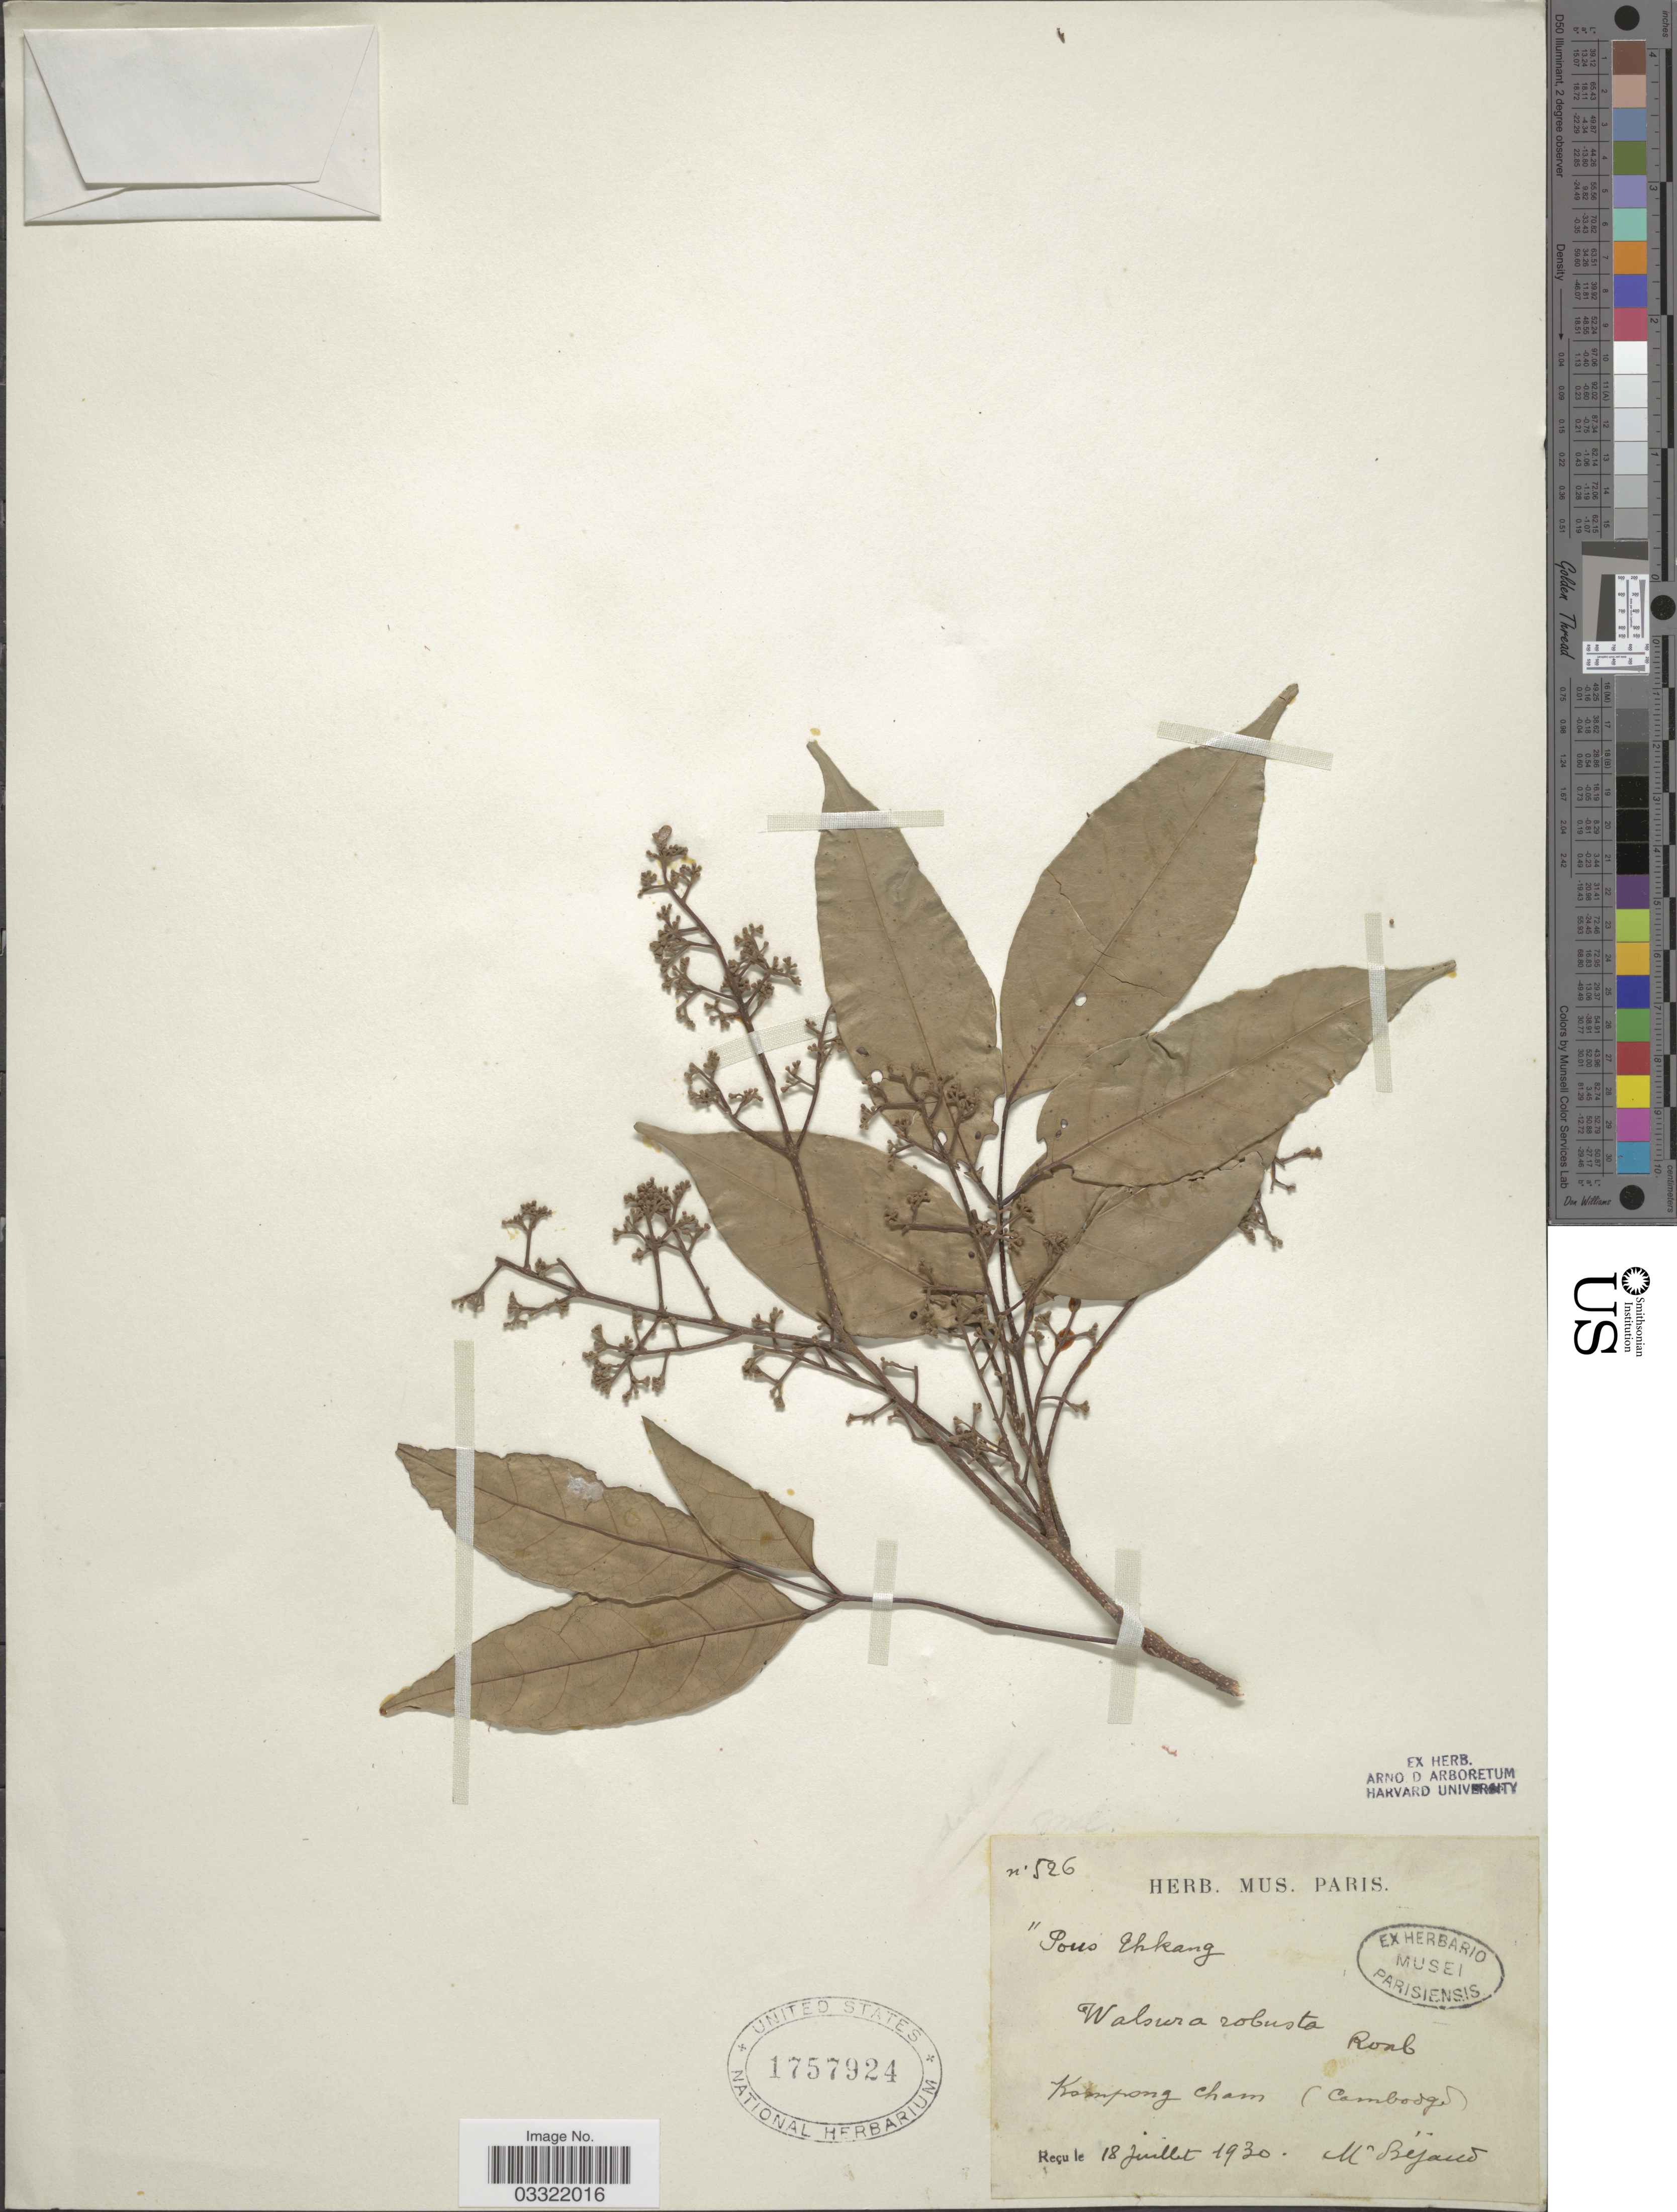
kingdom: Plantae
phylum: Tracheophyta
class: Magnoliopsida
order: Sapindales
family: Meliaceae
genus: Walsura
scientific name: Walsura robusta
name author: Roxb.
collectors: M. Bejaud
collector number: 526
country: Cambodia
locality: Kompong Cham.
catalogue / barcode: US 1757924